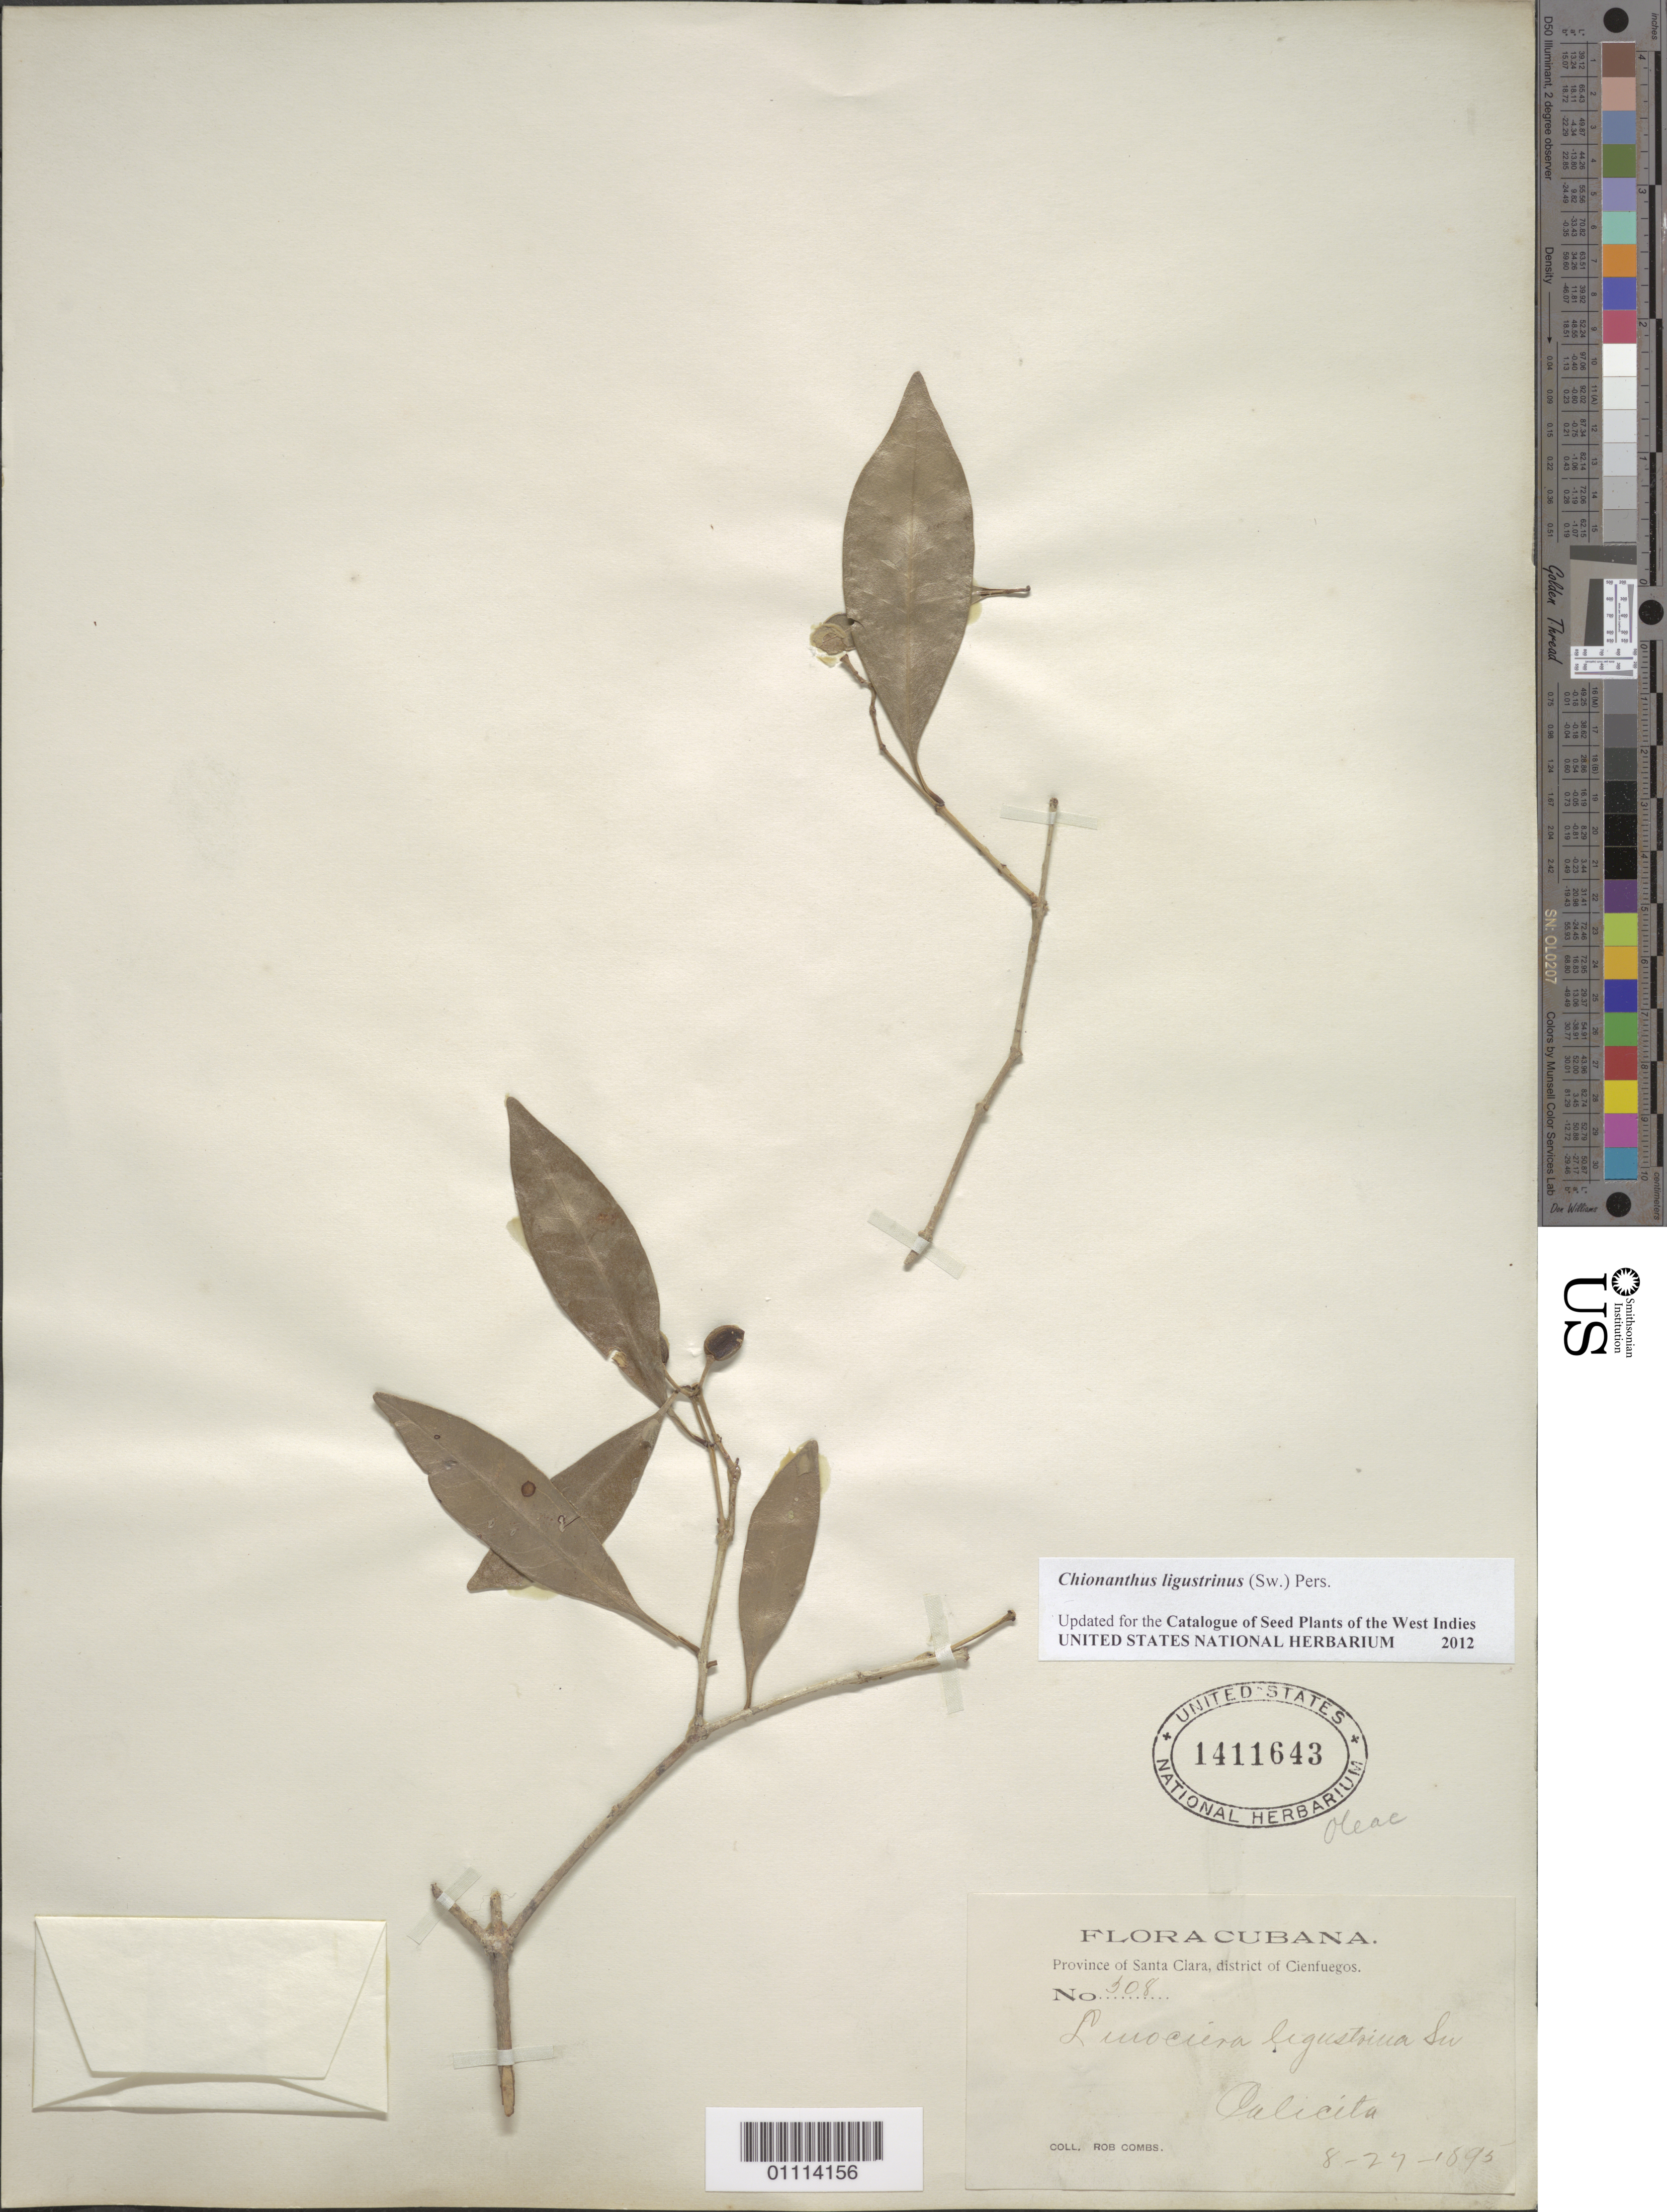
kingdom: Plantae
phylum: Tracheophyta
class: Magnoliopsida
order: Lamiales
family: Oleaceae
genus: Linociera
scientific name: Linociera ligustrina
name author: (Sw.) Sw.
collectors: R. Combs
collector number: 308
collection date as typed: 29 Aug 1893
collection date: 1893-08-29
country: Cuba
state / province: Cienfuegos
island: Cuba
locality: Calicita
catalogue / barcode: US 1411643